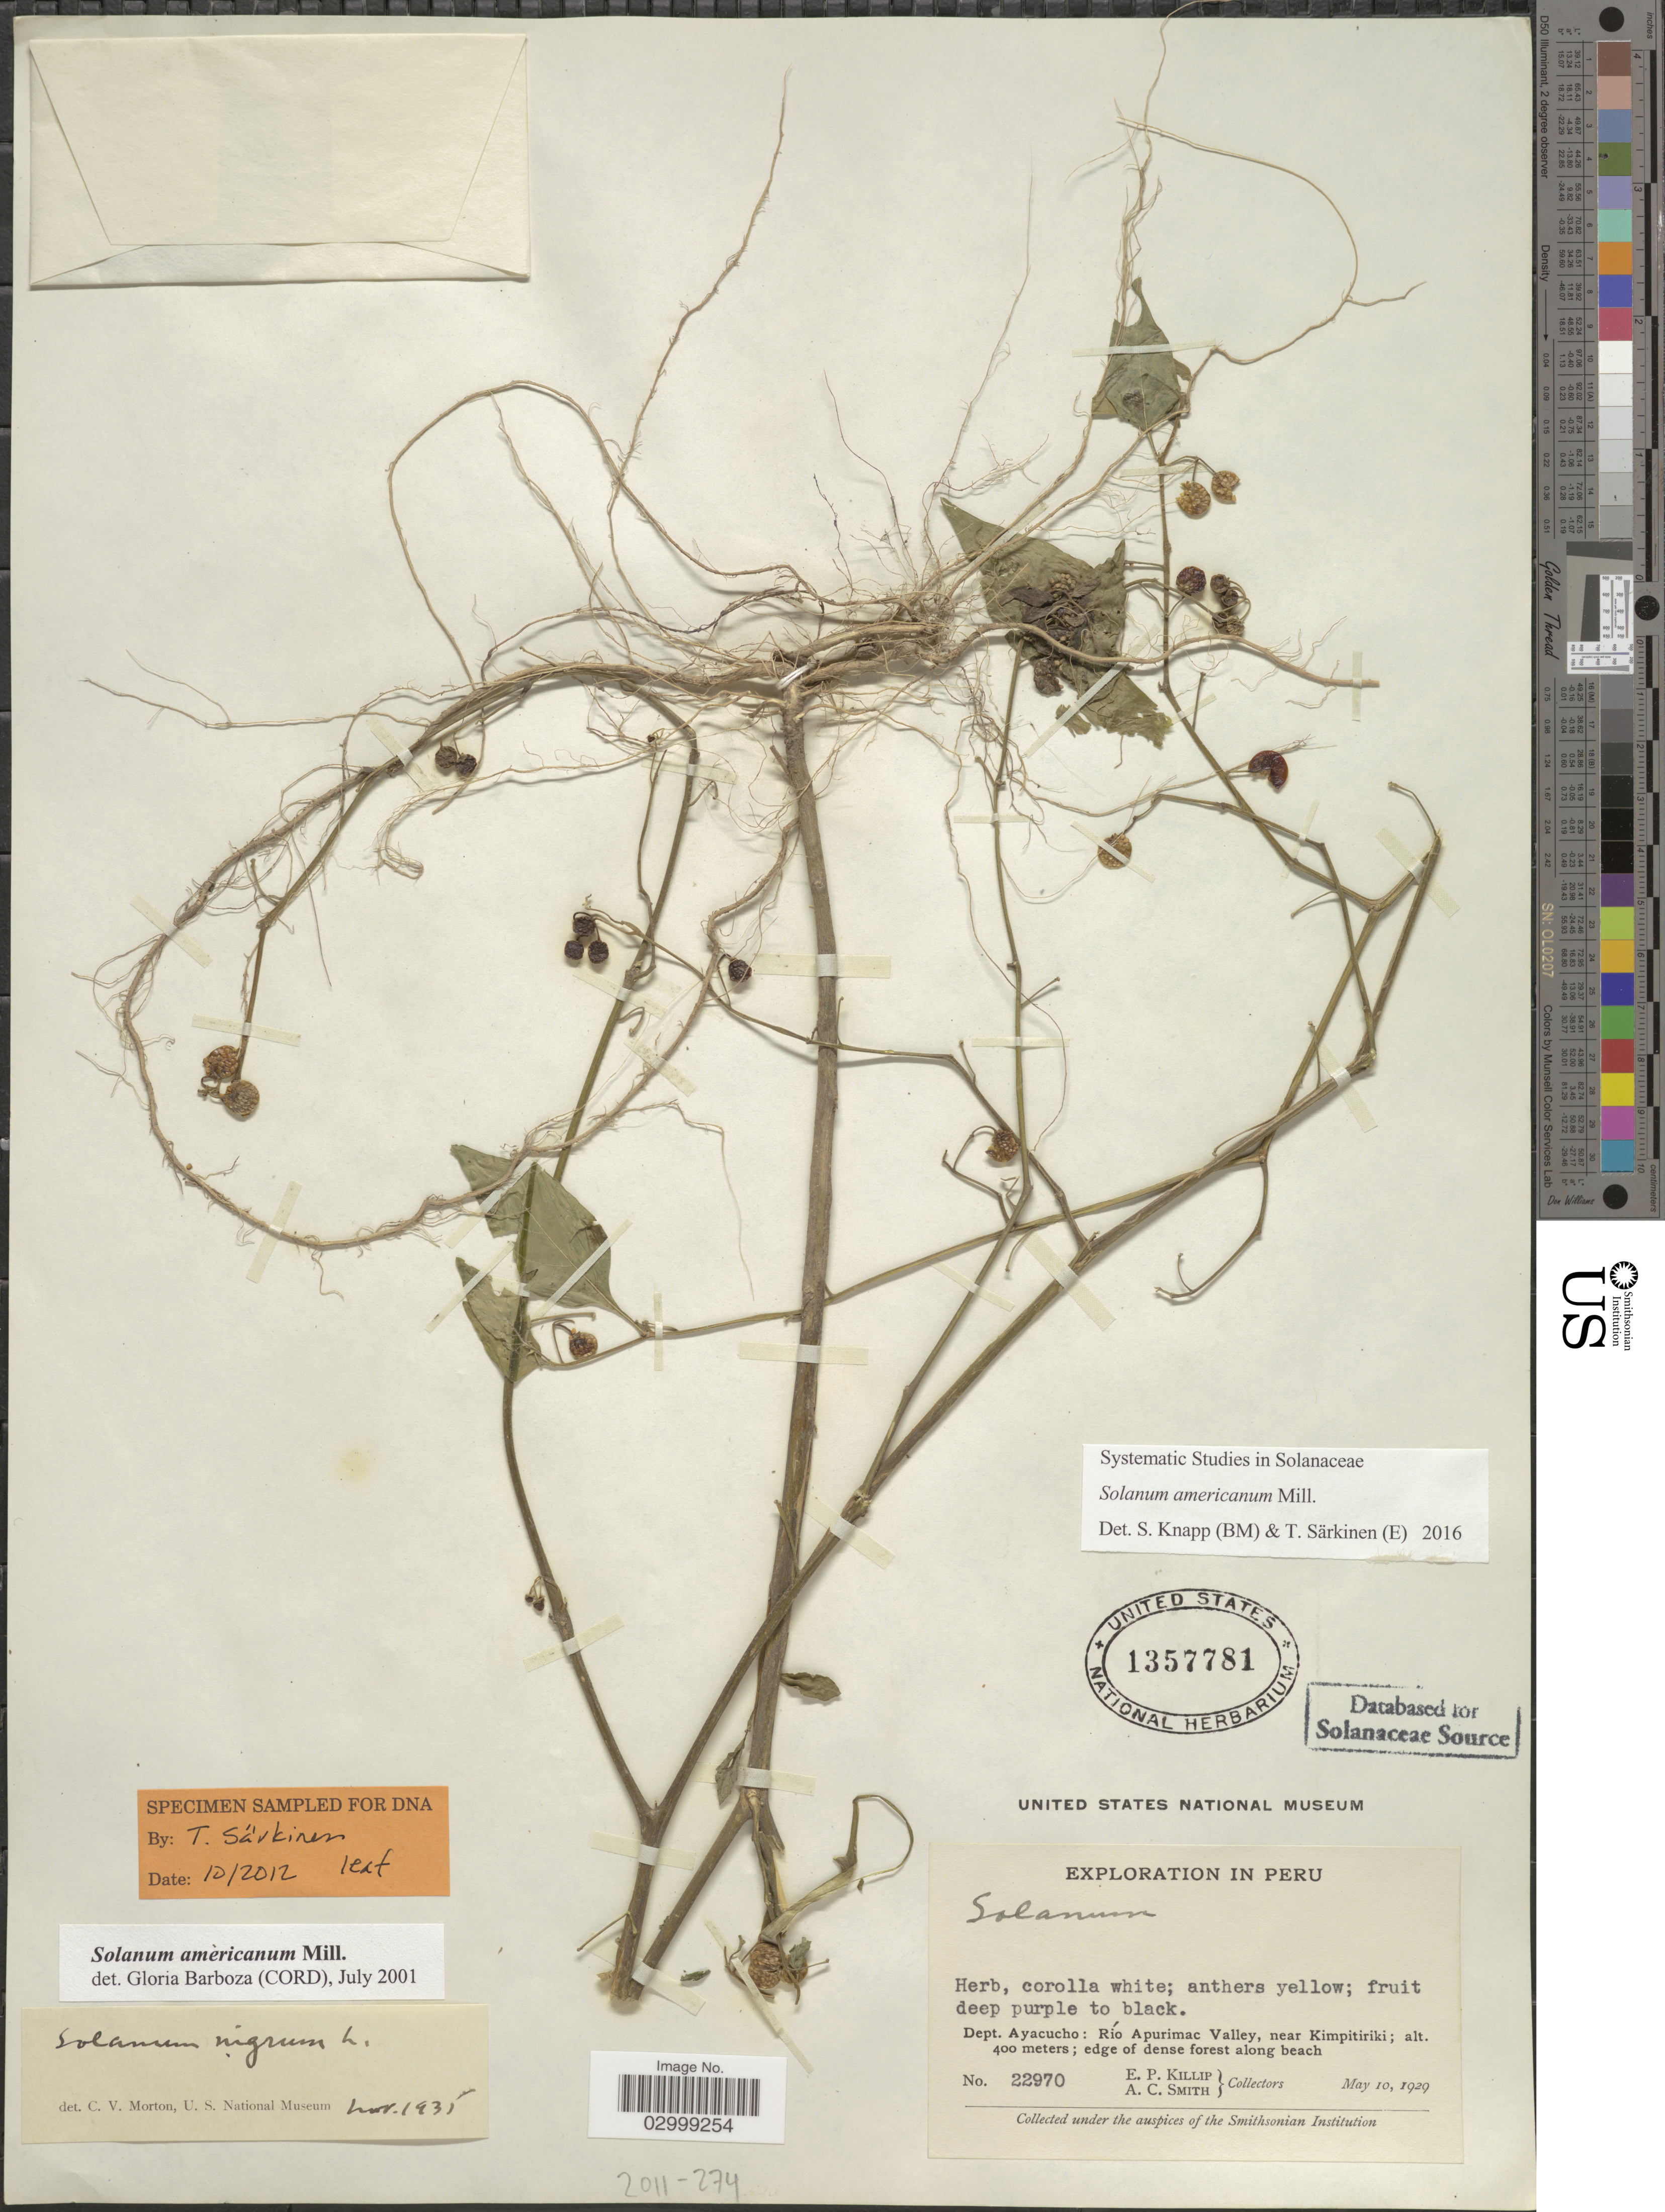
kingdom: Plantae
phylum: Tracheophyta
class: Magnoliopsida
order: Solanales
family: Solanaceae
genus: Solanum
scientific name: Solanum americanum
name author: Mill.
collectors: E. P. Killip & A. C. Smith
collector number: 22970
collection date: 1929-05-10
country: Peru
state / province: Ayacucho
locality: Dept. Ayacucho: Río Apurimac Valley, near Kimpitiriki.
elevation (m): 400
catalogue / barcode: US 1357781